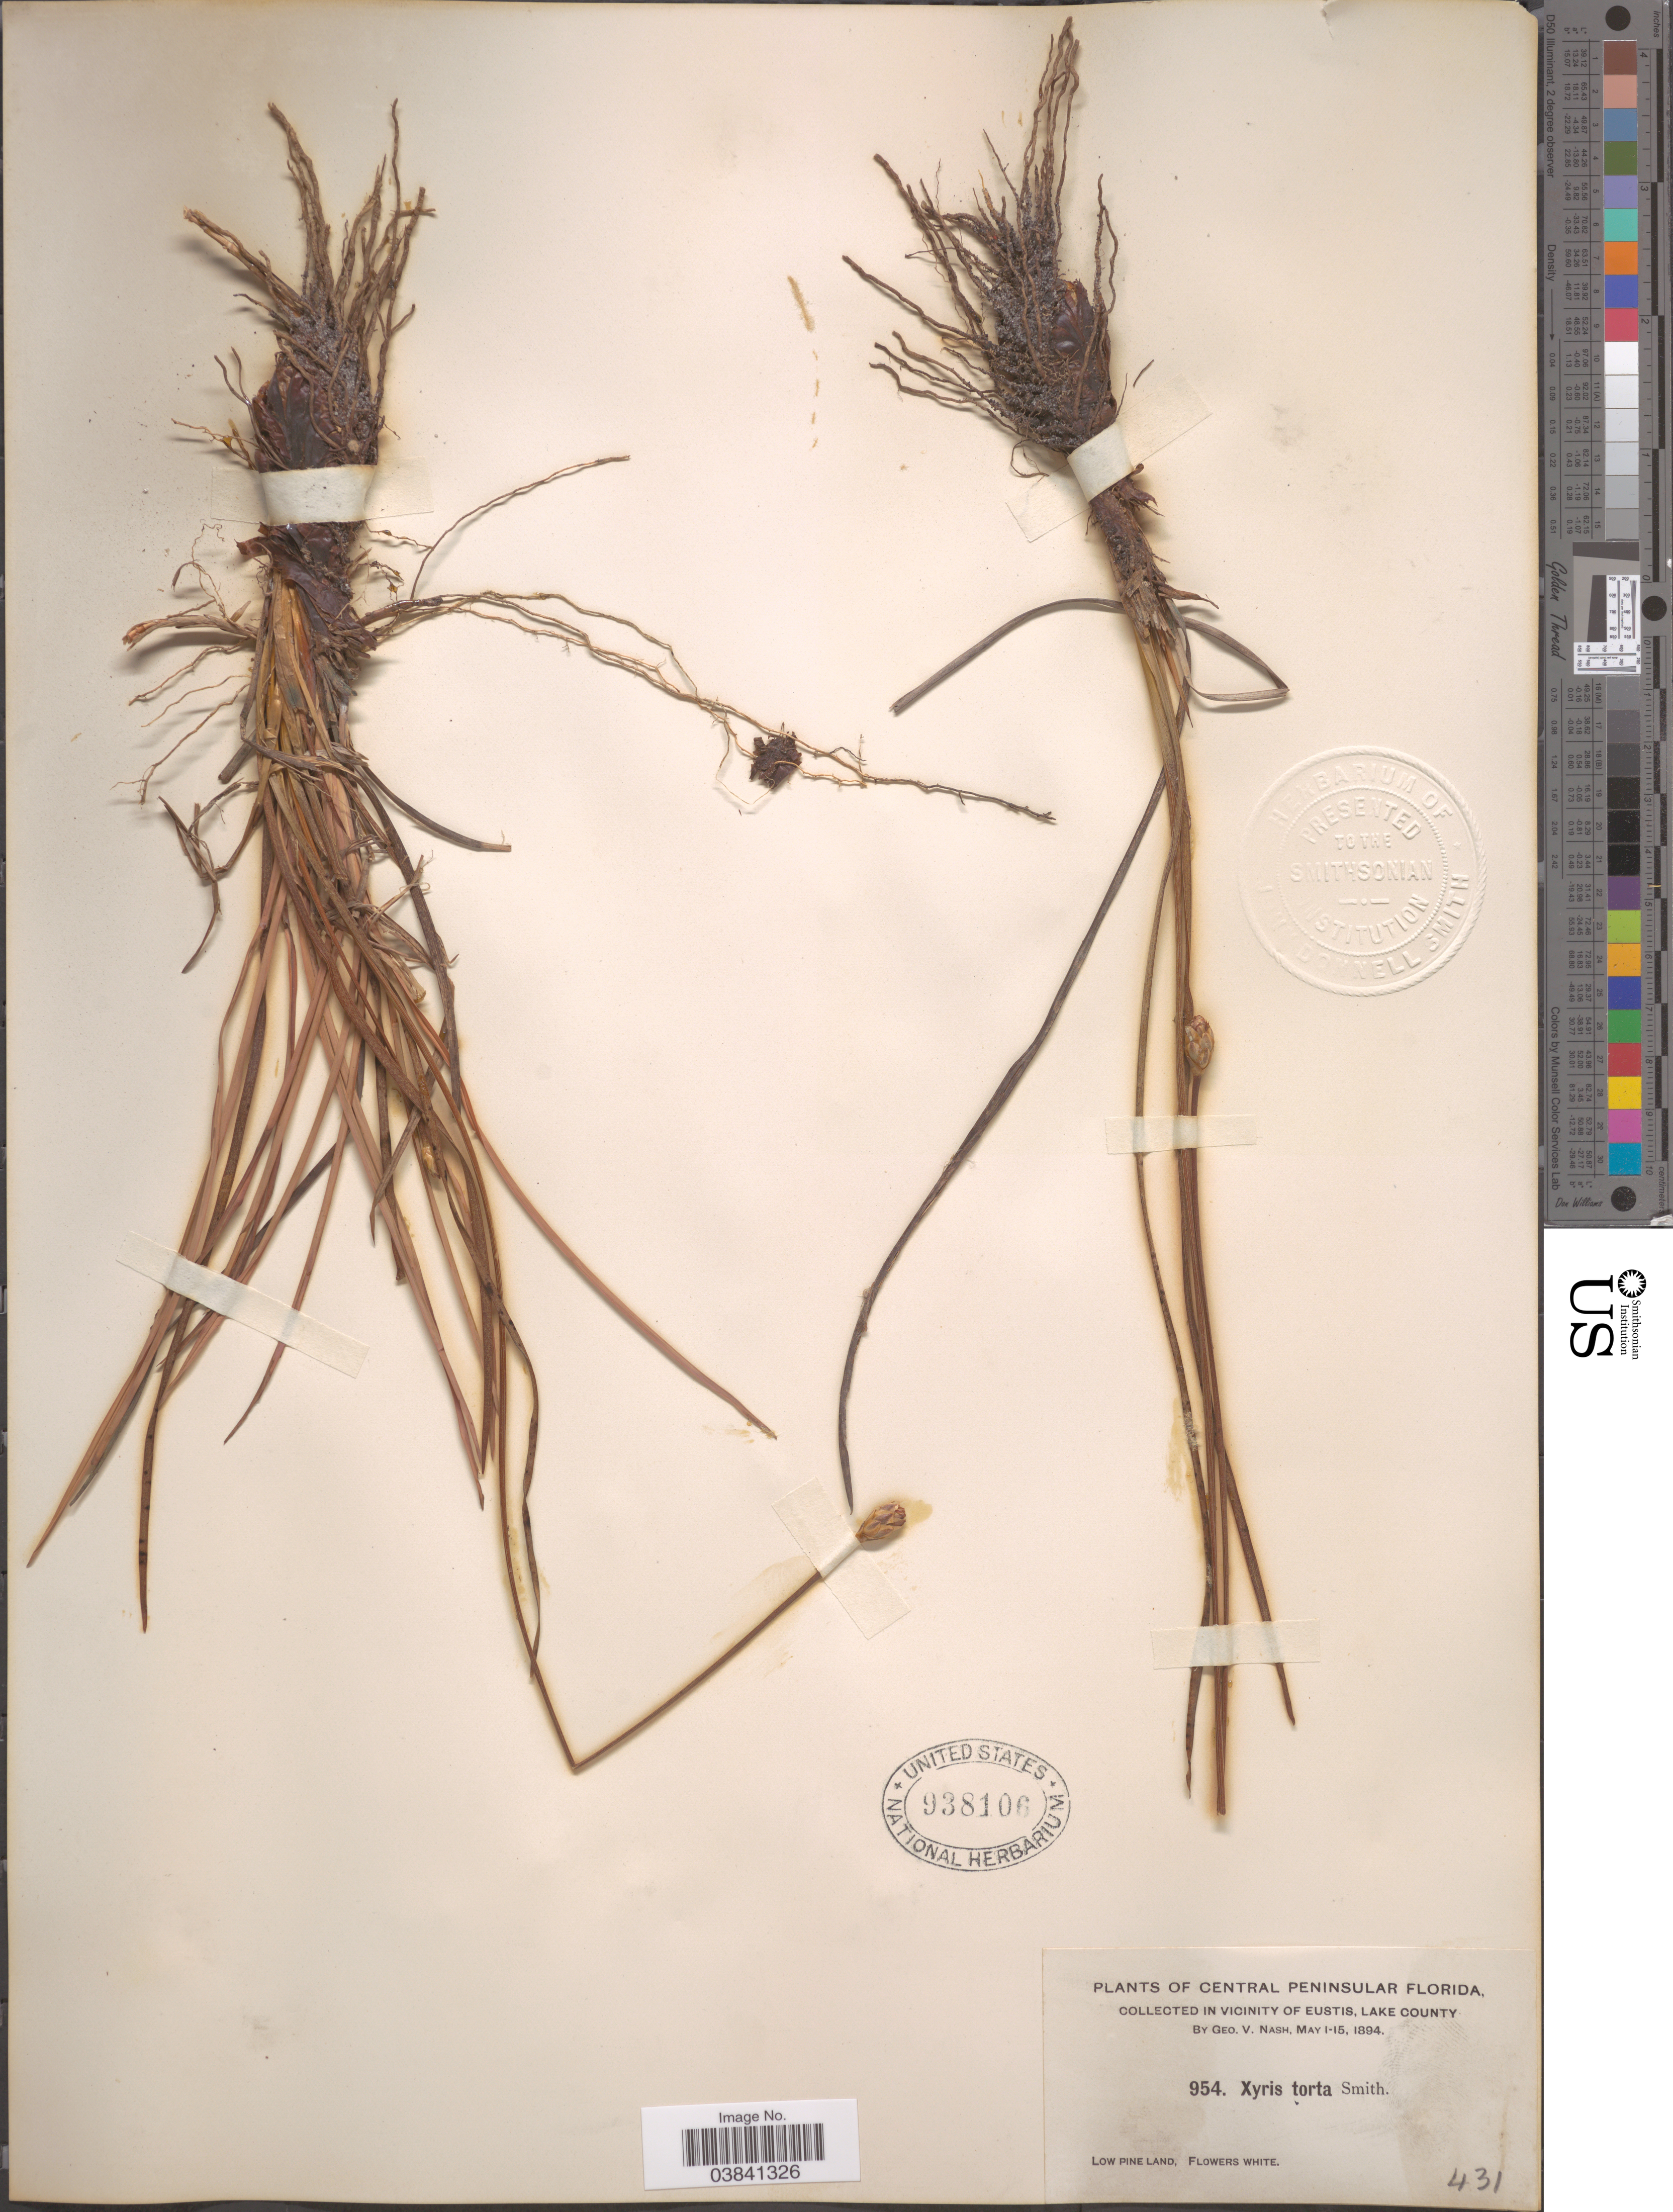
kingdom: Plantae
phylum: Tracheophyta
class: Liliopsida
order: Poales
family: Xyridaceae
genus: Xyris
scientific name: Xyris caroliniana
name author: Walter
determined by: Strong, Mark T., (BOT), Smithsonian Institution - National Museum of Natural History (UNITED STATES)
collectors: G. V. Nash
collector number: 954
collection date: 1894-05-01/1894-05-15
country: United States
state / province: Florida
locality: Central Peninsular Florida, in vicinity of Eustis, Lake County.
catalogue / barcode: US 938106